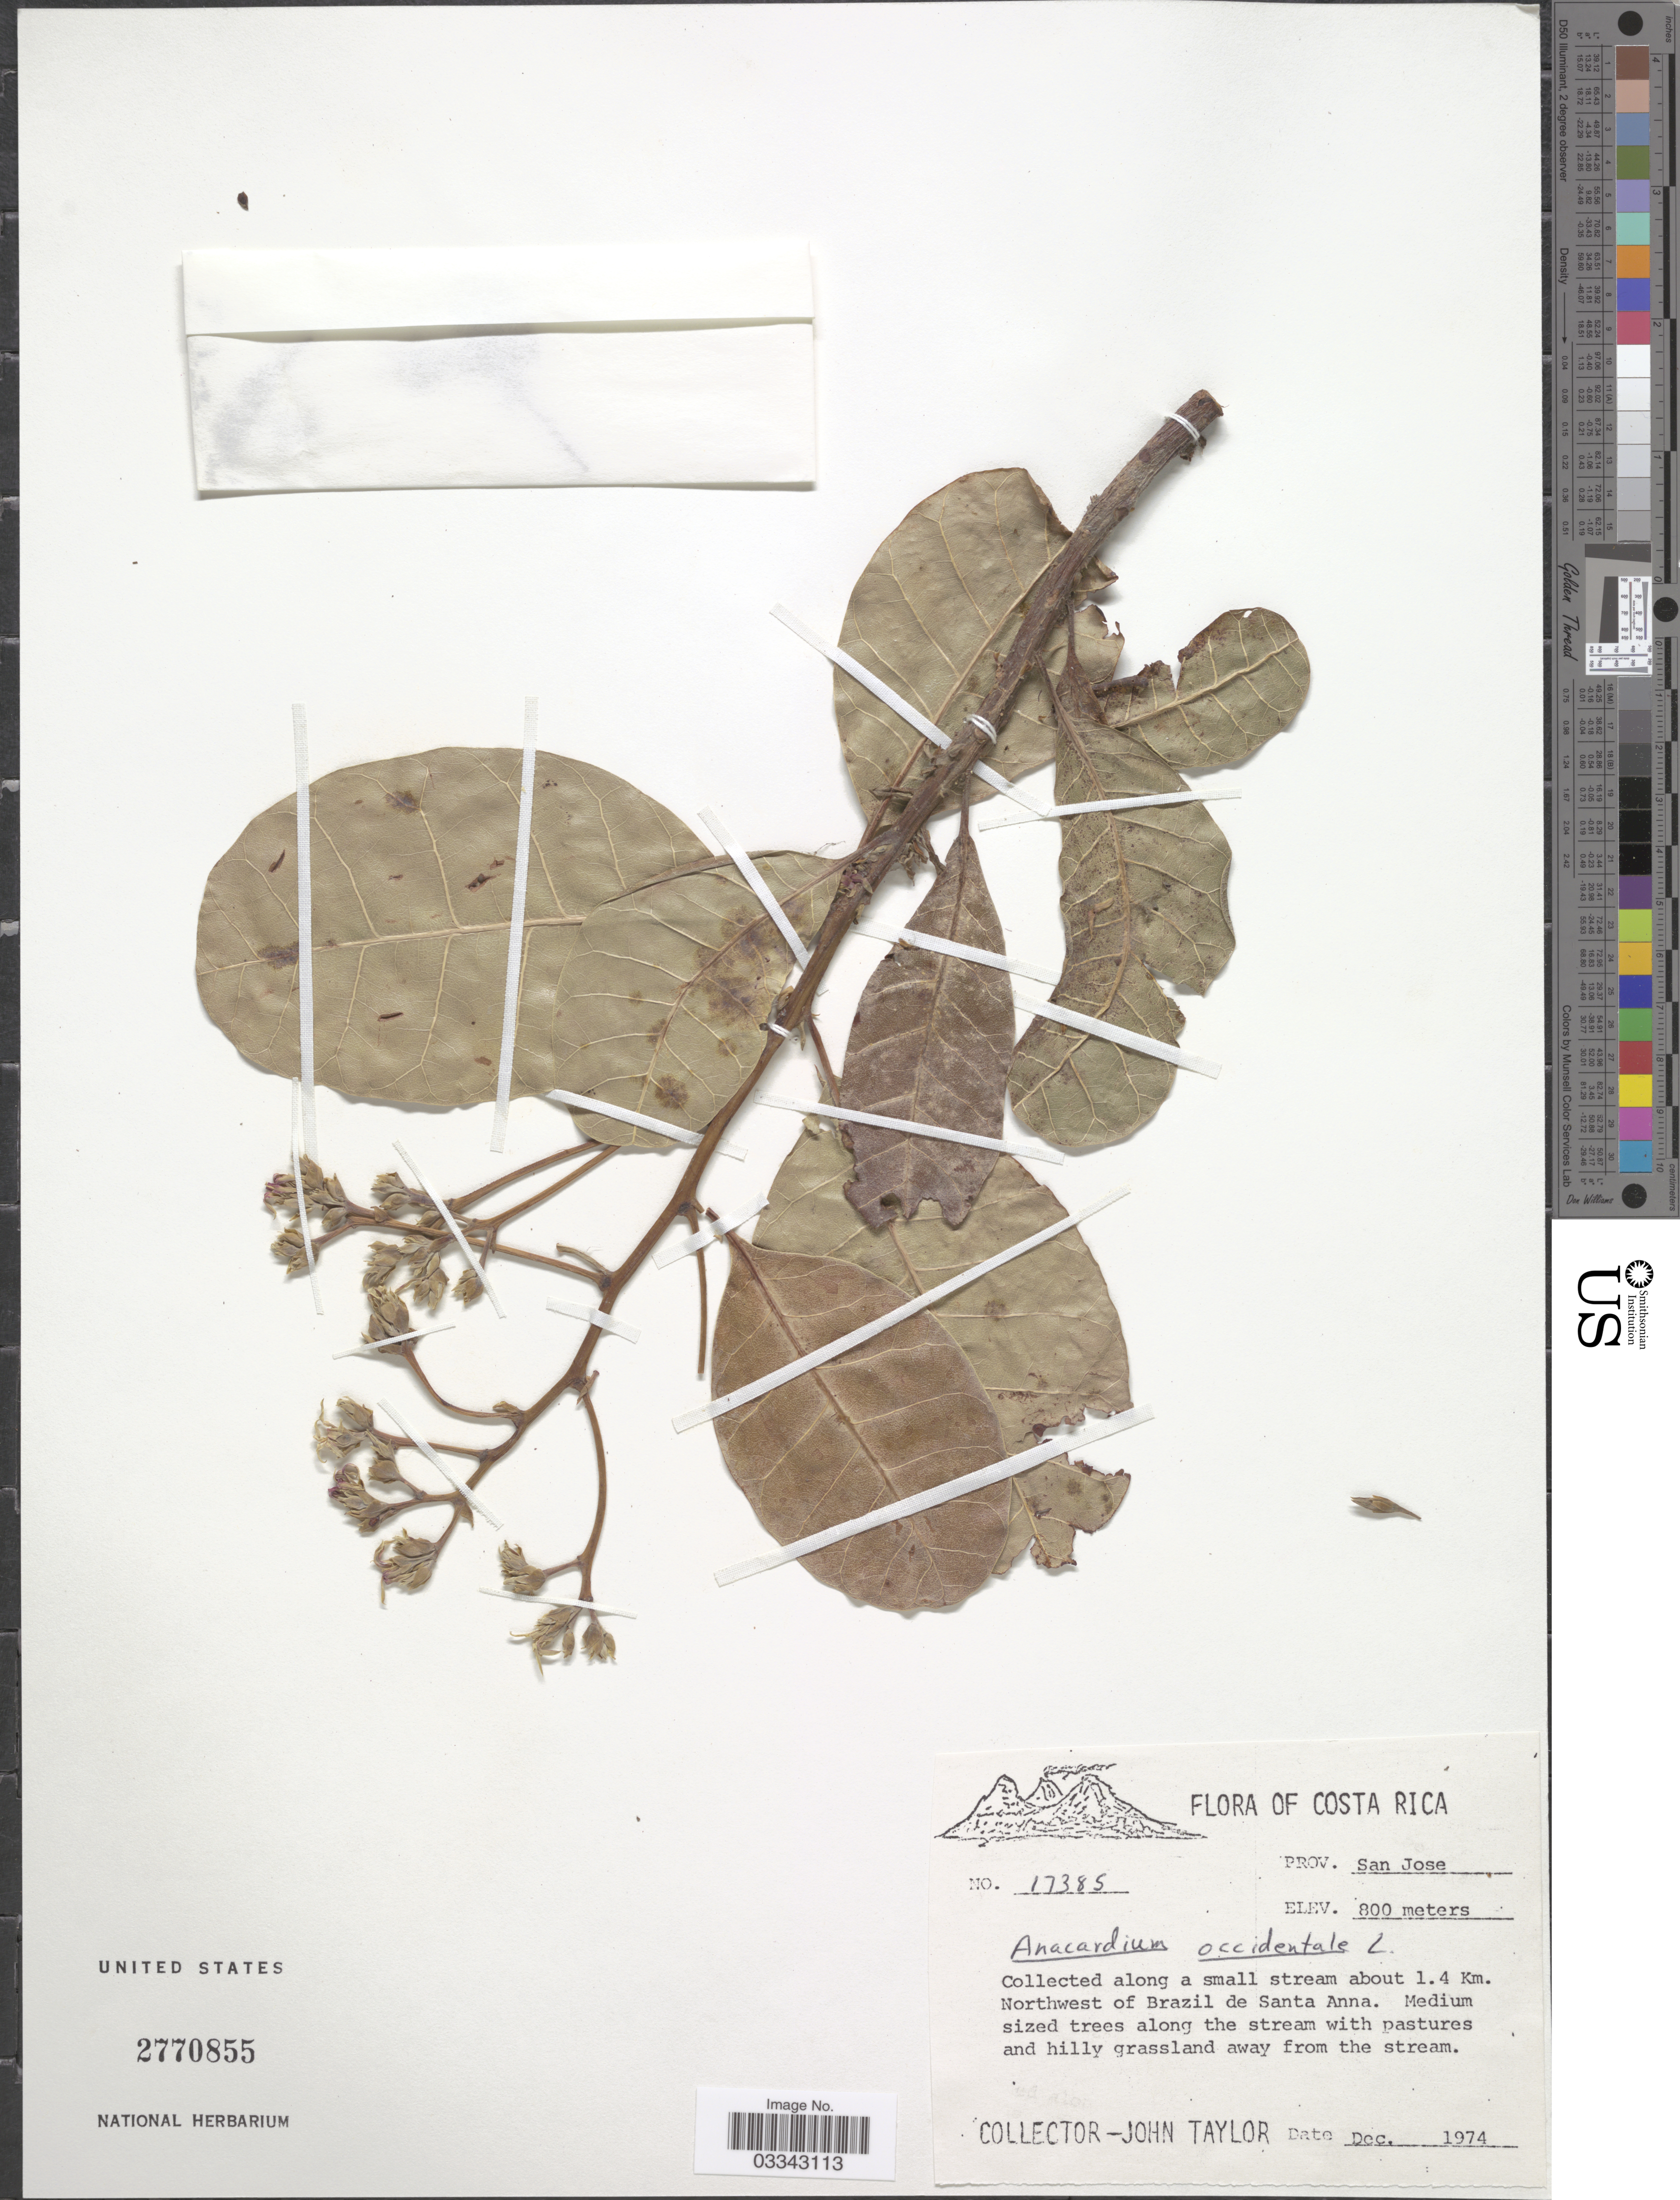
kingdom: Plantae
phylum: Tracheophyta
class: Magnoliopsida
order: Sapindales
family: Anacardiaceae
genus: Anacardium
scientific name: Anacardium occidentale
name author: L.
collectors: J. Taylor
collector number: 17385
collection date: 1974-12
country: Costa Rica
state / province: San José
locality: Along a small stream about 1.4 Km. Northwest of Brazil de Santa Anna.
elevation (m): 800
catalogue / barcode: US 2770855